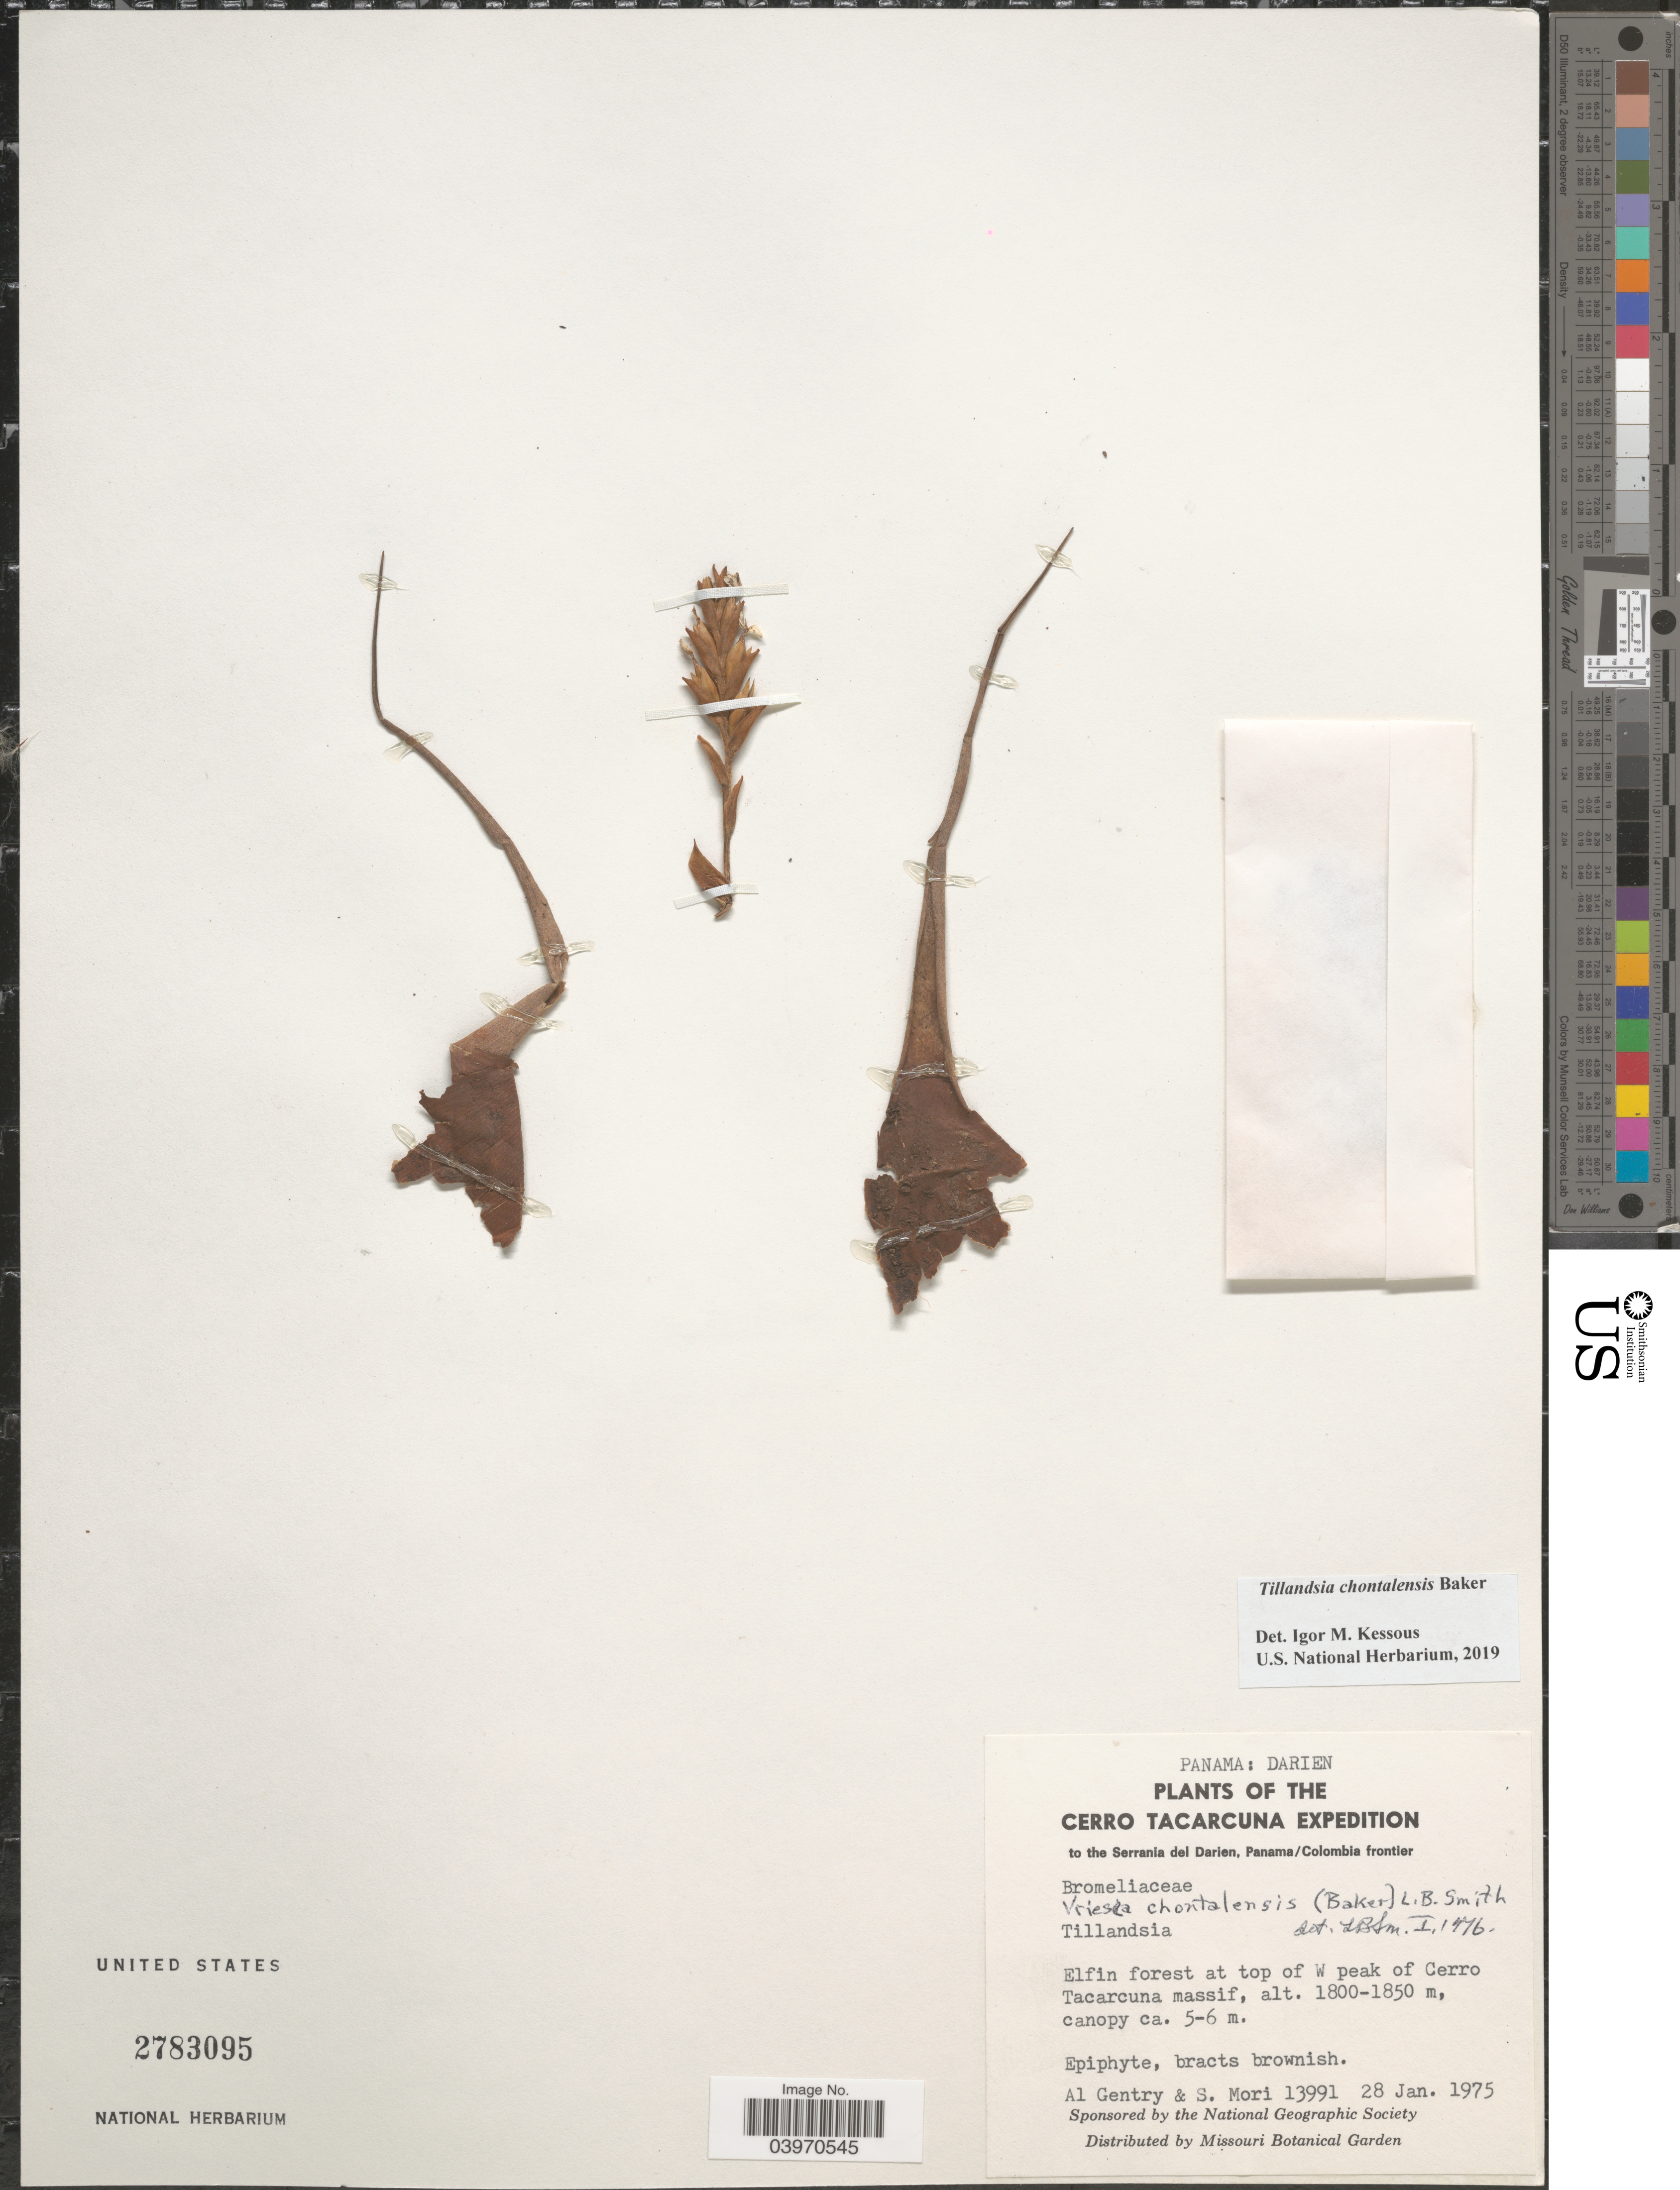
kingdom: Plantae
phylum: Tracheophyta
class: Liliopsida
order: Poales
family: Bromeliaceae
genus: Tillandsia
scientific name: Tillandsia chontalensis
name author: Baker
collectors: A. H. Gentry & S. Mori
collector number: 13991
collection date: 1975-01-28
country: Panama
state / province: Darien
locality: Cerro Tacarcuna Expedition to the Serranía del Darien, Panama/Colombia frontier. Elfin forest at top of W peak of Cerro Tacarcuna massif.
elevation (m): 1800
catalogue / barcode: US 2783095